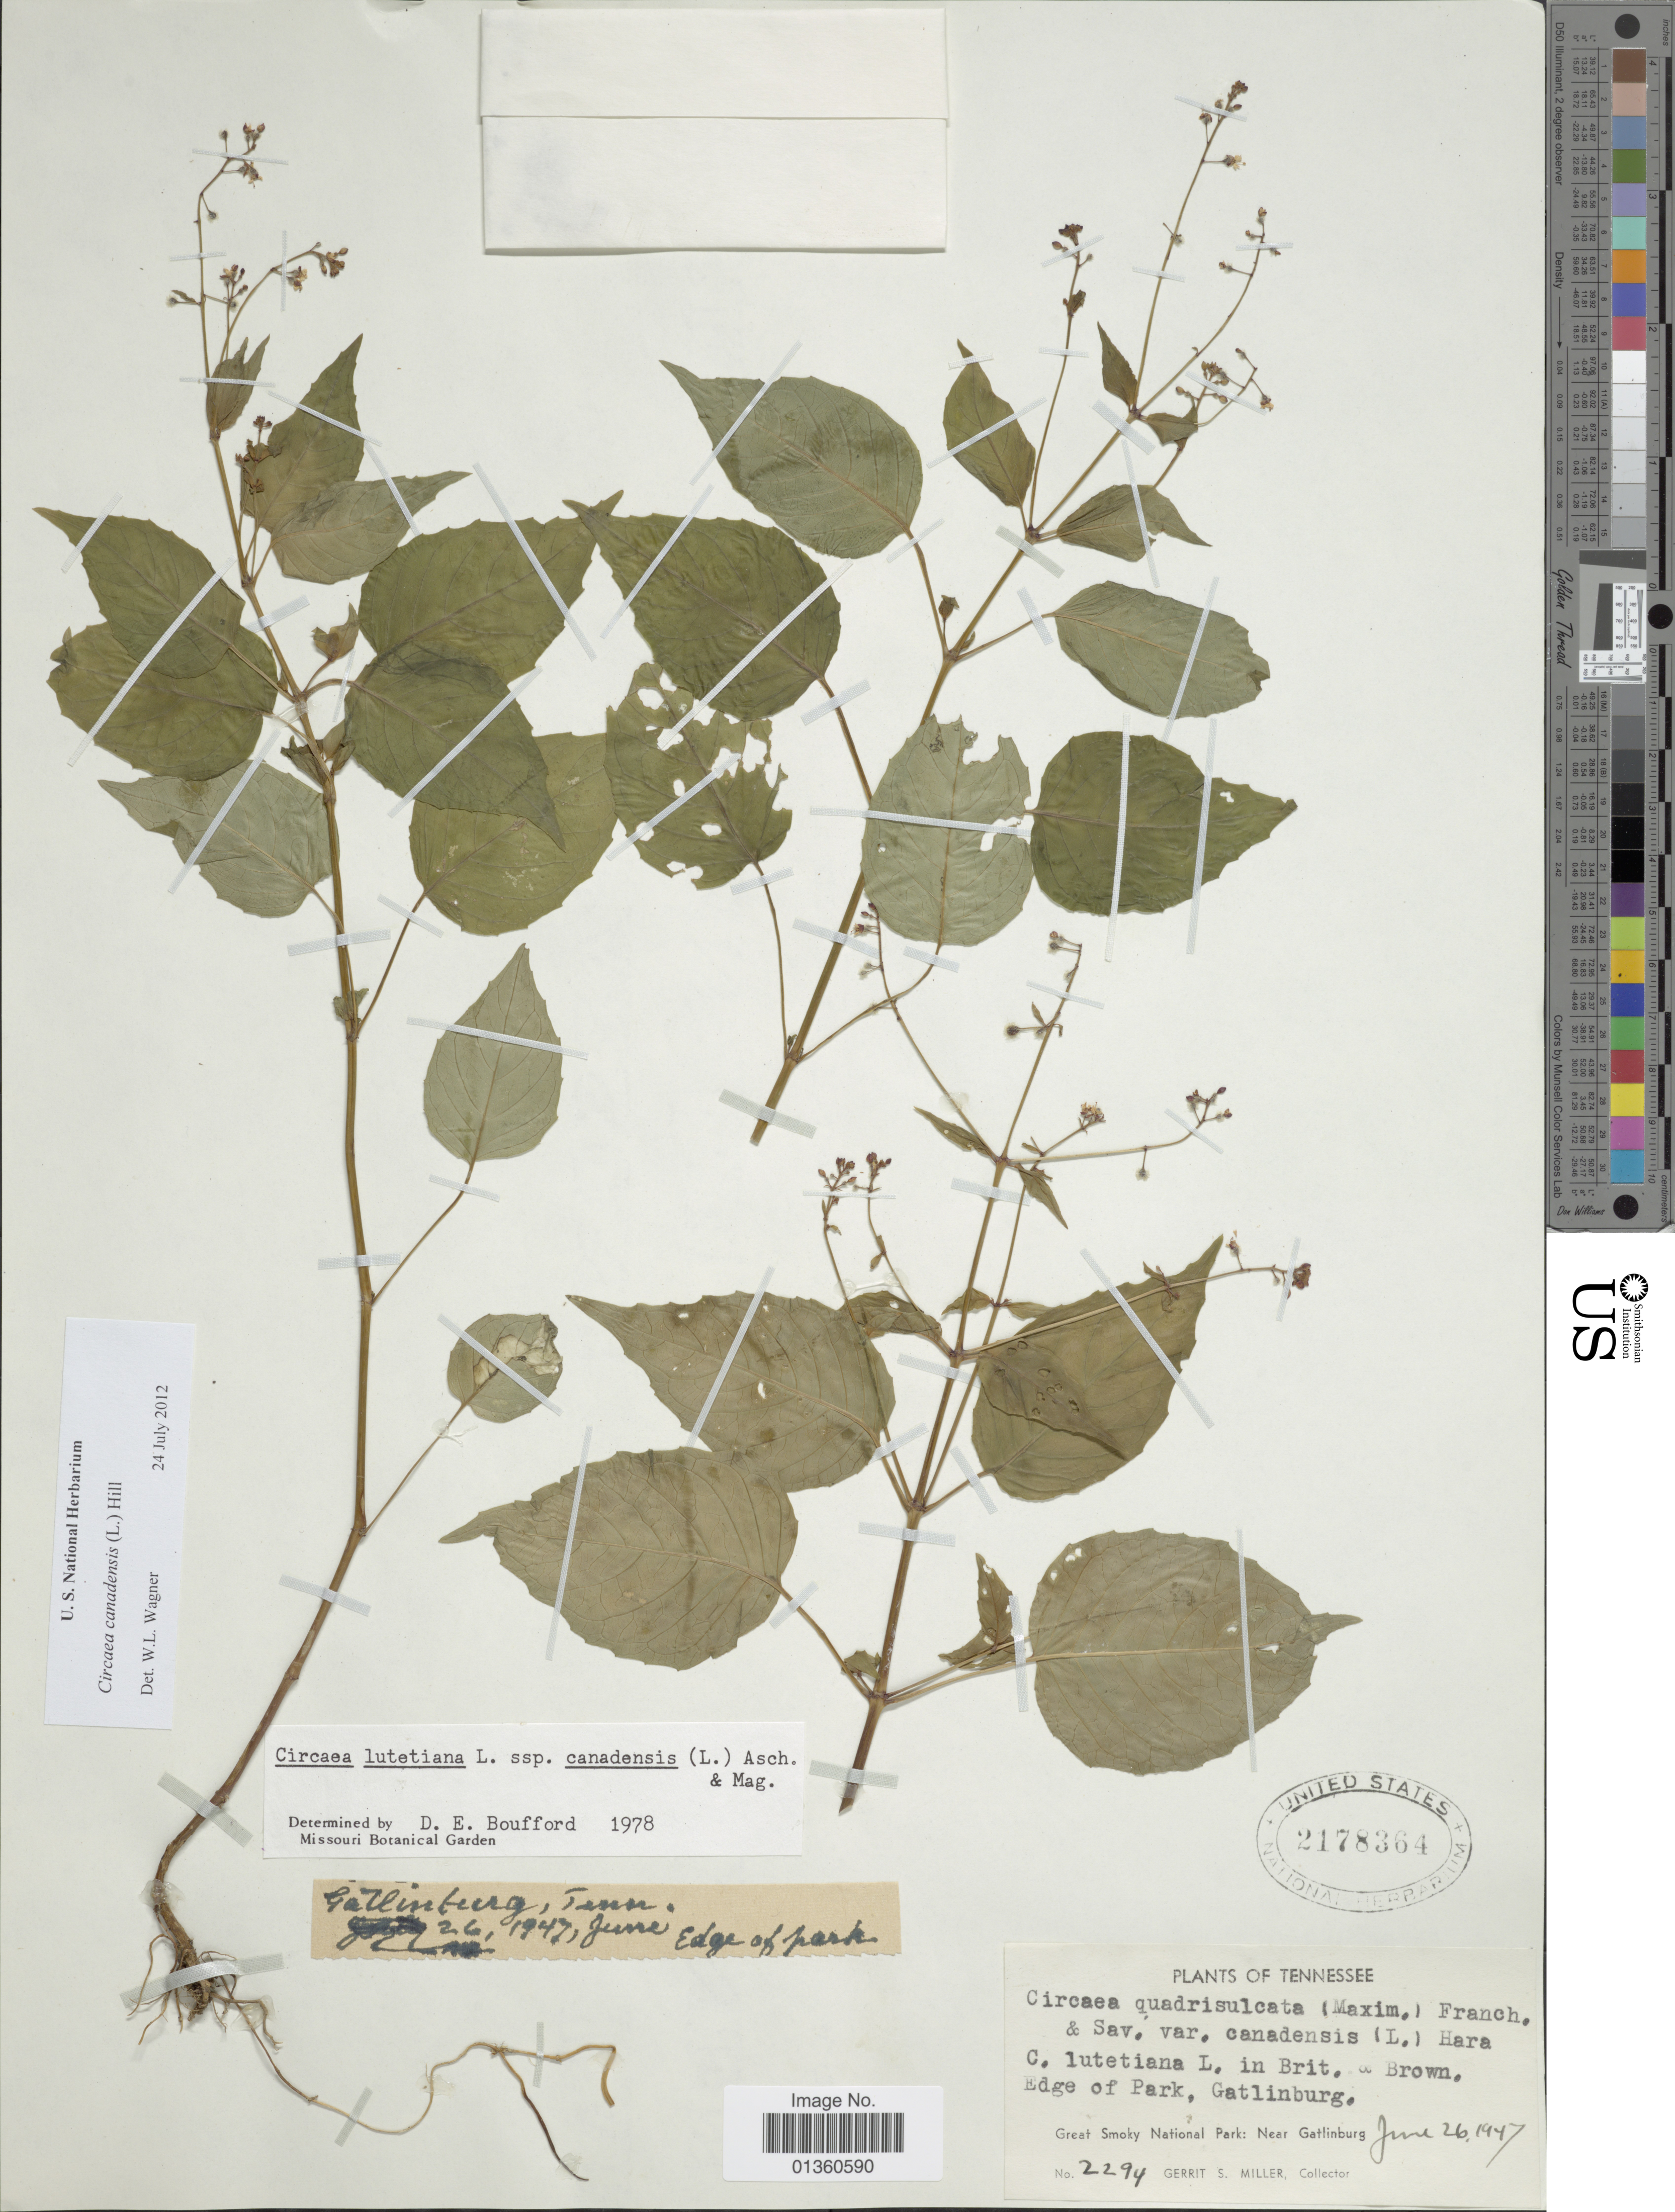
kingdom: Plantae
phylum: Tracheophyta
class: Magnoliopsida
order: Myrtales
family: Onagraceae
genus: Circaea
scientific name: Circaea canadensis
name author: (L.) Hill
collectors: G. S. Miller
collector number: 2294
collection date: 1947-06-26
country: United States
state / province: Tennessee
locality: Edge of Park, Gatlinburg. Great Smoky National Park: Near Gatlinburg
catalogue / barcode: US 2178364